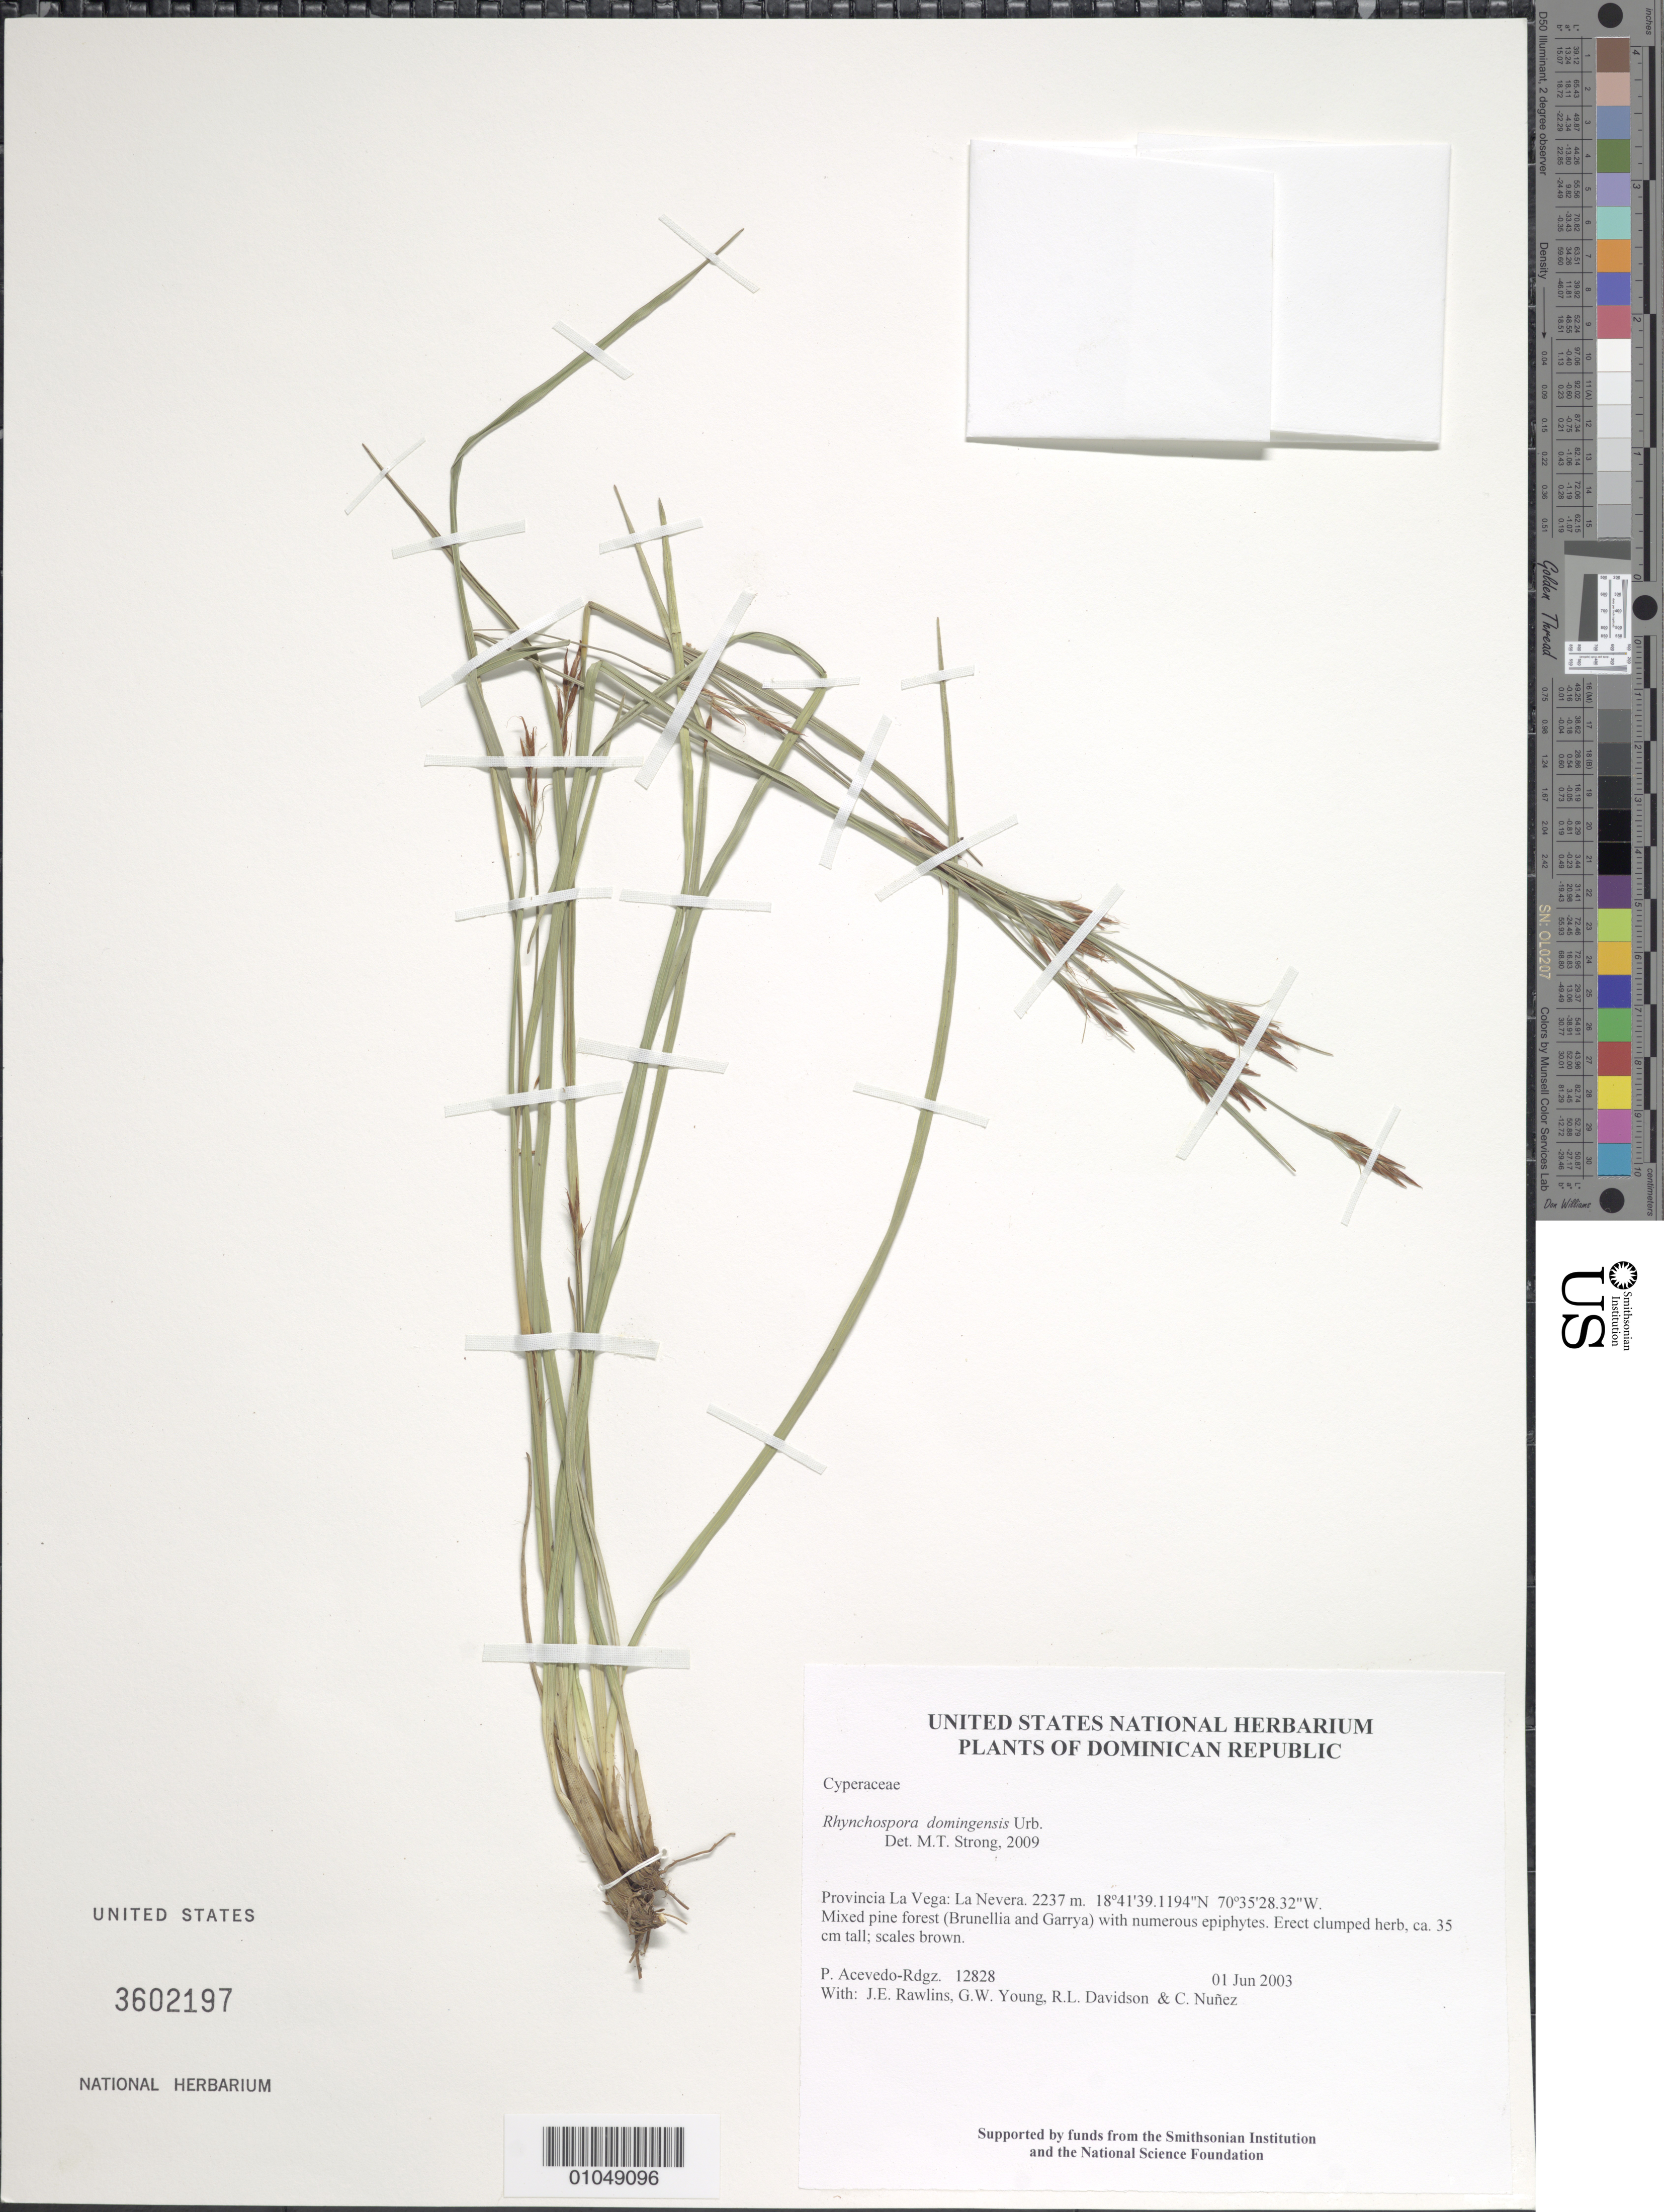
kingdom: Plantae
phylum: Tracheophyta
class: Liliopsida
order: Poales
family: Cyperaceae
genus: Rhynchospora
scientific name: Rhynchospora domingensis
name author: Urb.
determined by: Strong, M. T., (US), Smithsonian Institution - National Museum of Natural History (UNITED STATES)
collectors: P. Acevedo-Rodr., J. Rawlins, G. Young, R. Davidson & C. Nunez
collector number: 12828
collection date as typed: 01 Jun 2003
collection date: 2003-06-01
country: Dominican Republic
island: Hispaniola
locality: Provincia La Vega: La Nevera.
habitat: Mixed pine forest (Brunellia and Garrya) with numerous epiphytes.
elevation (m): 2237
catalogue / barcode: US 3602197